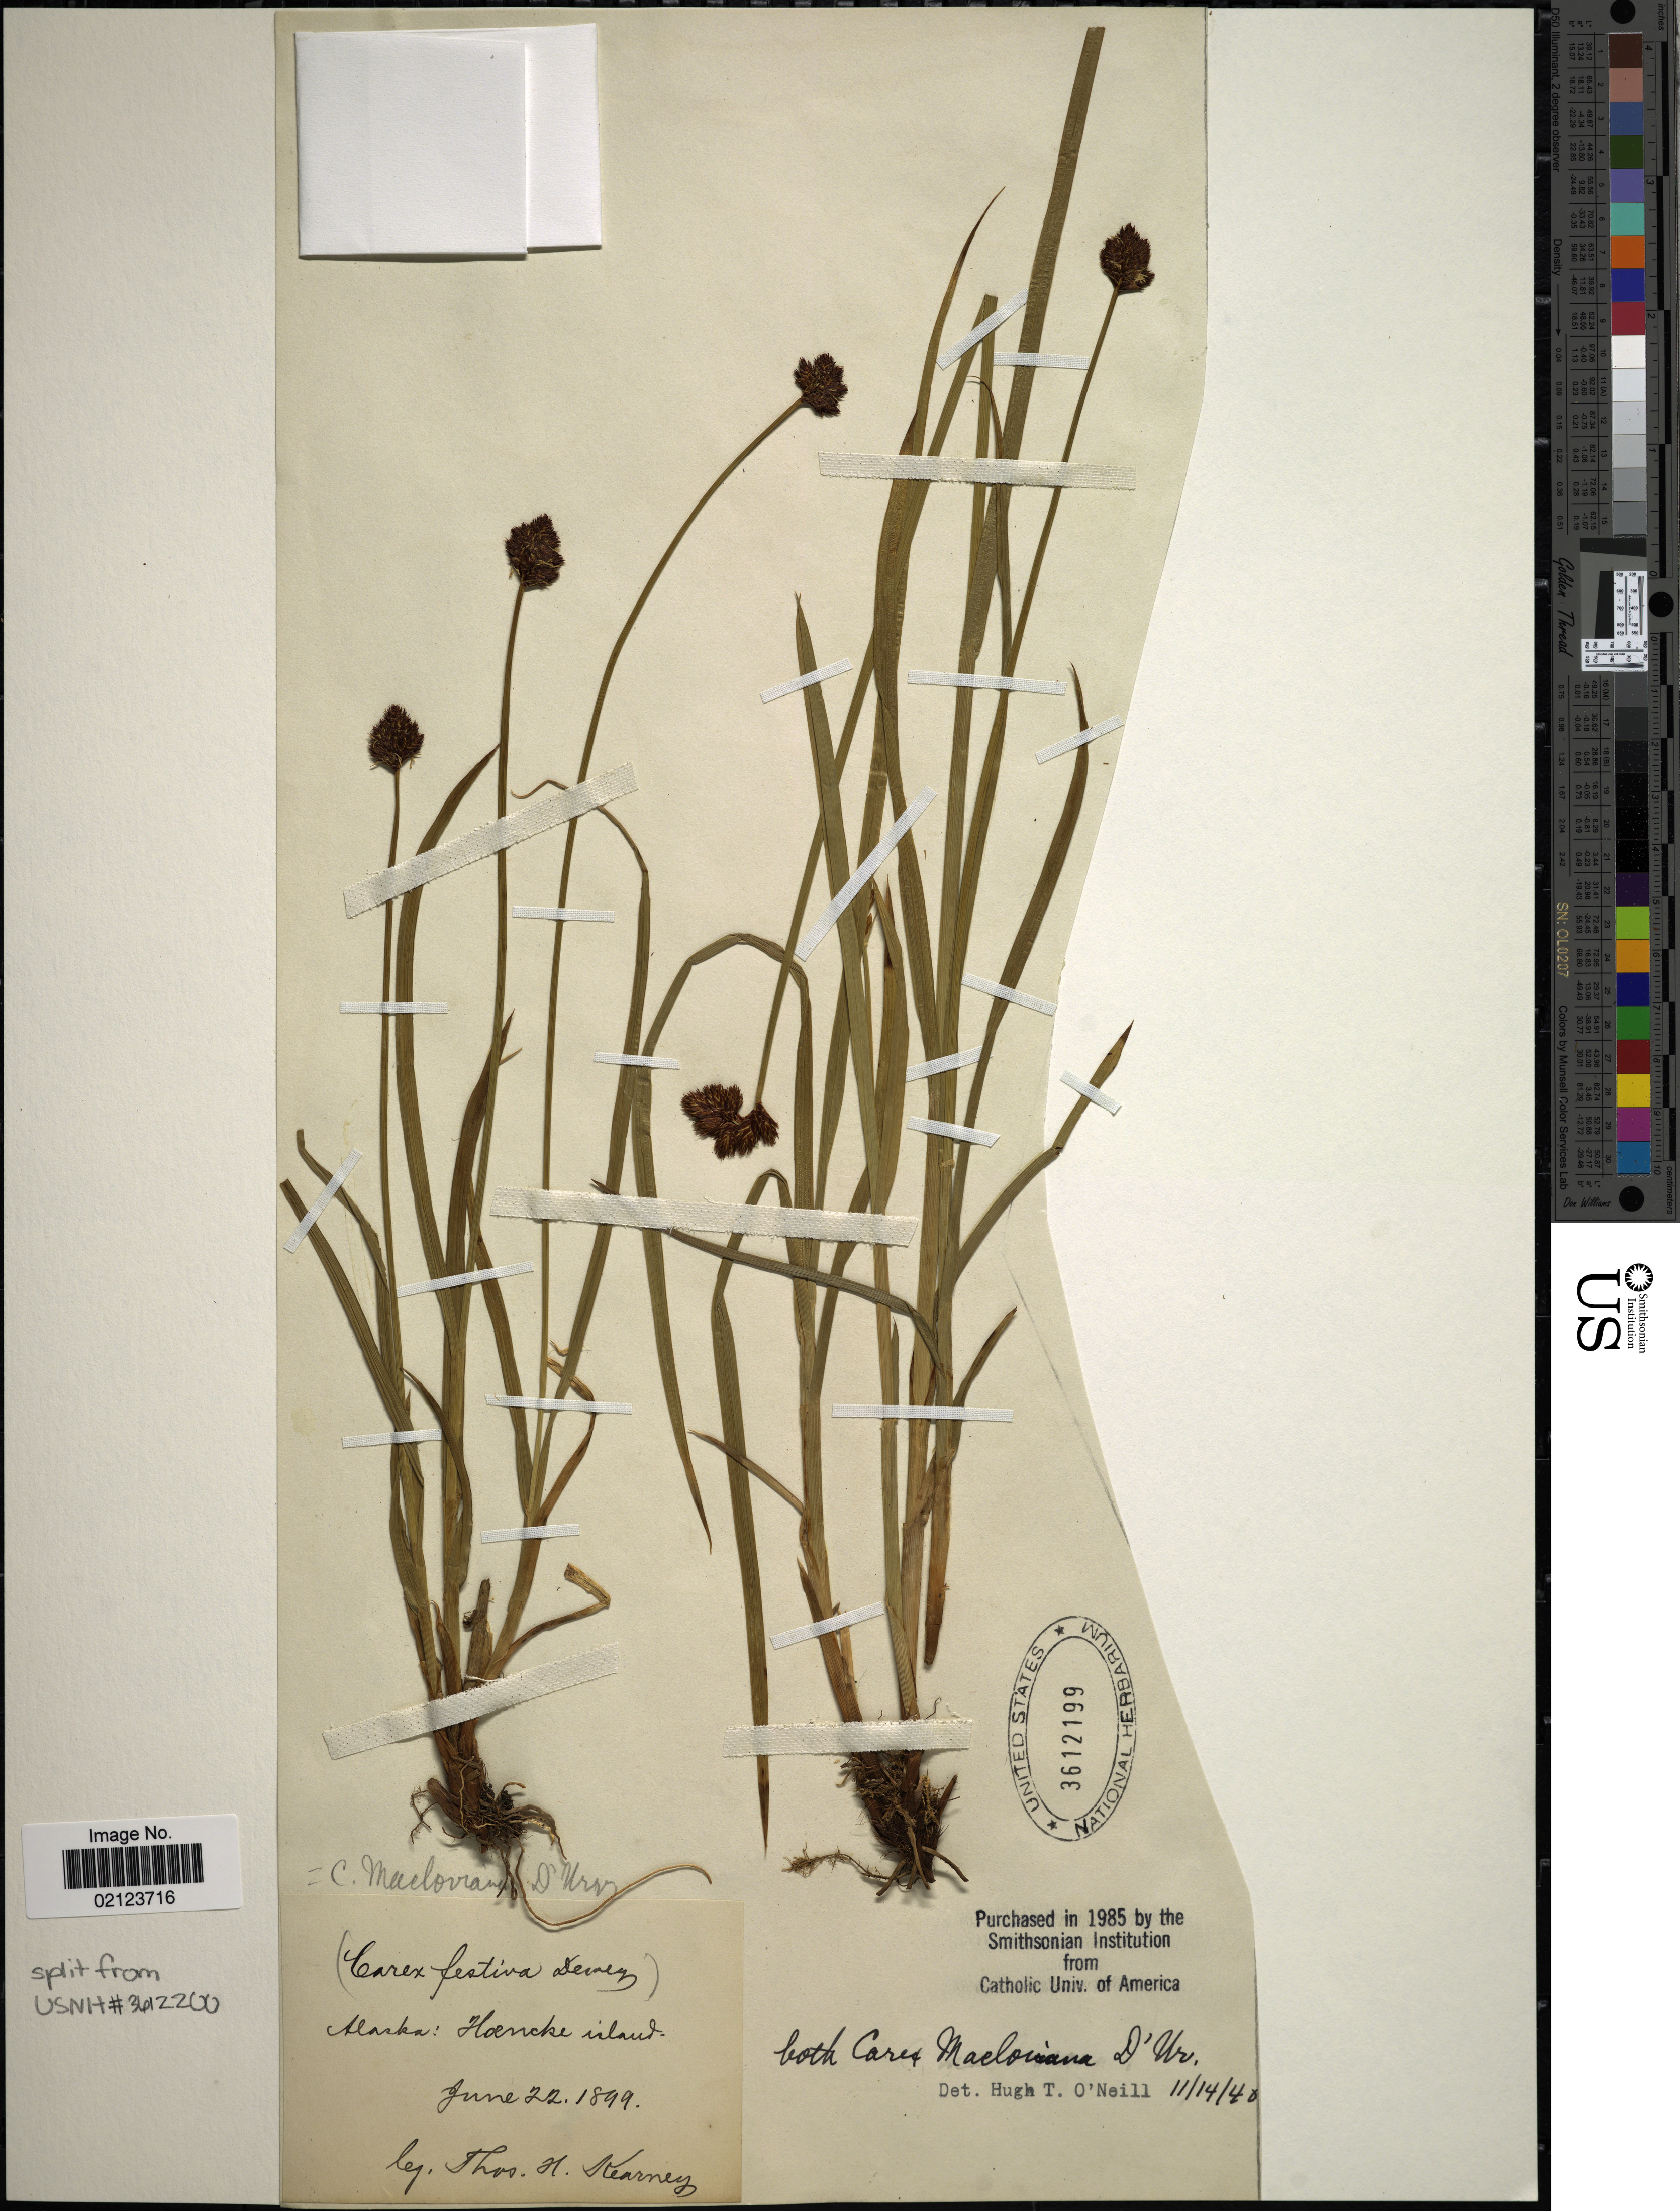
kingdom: Plantae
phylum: Tracheophyta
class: Liliopsida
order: Poales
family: Cyperaceae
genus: Carex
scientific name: Carex macloviana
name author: d'Urv.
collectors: T. H. Kearney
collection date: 1899-06-22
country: United States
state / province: Alaska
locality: Hoencke island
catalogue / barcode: US 3612199